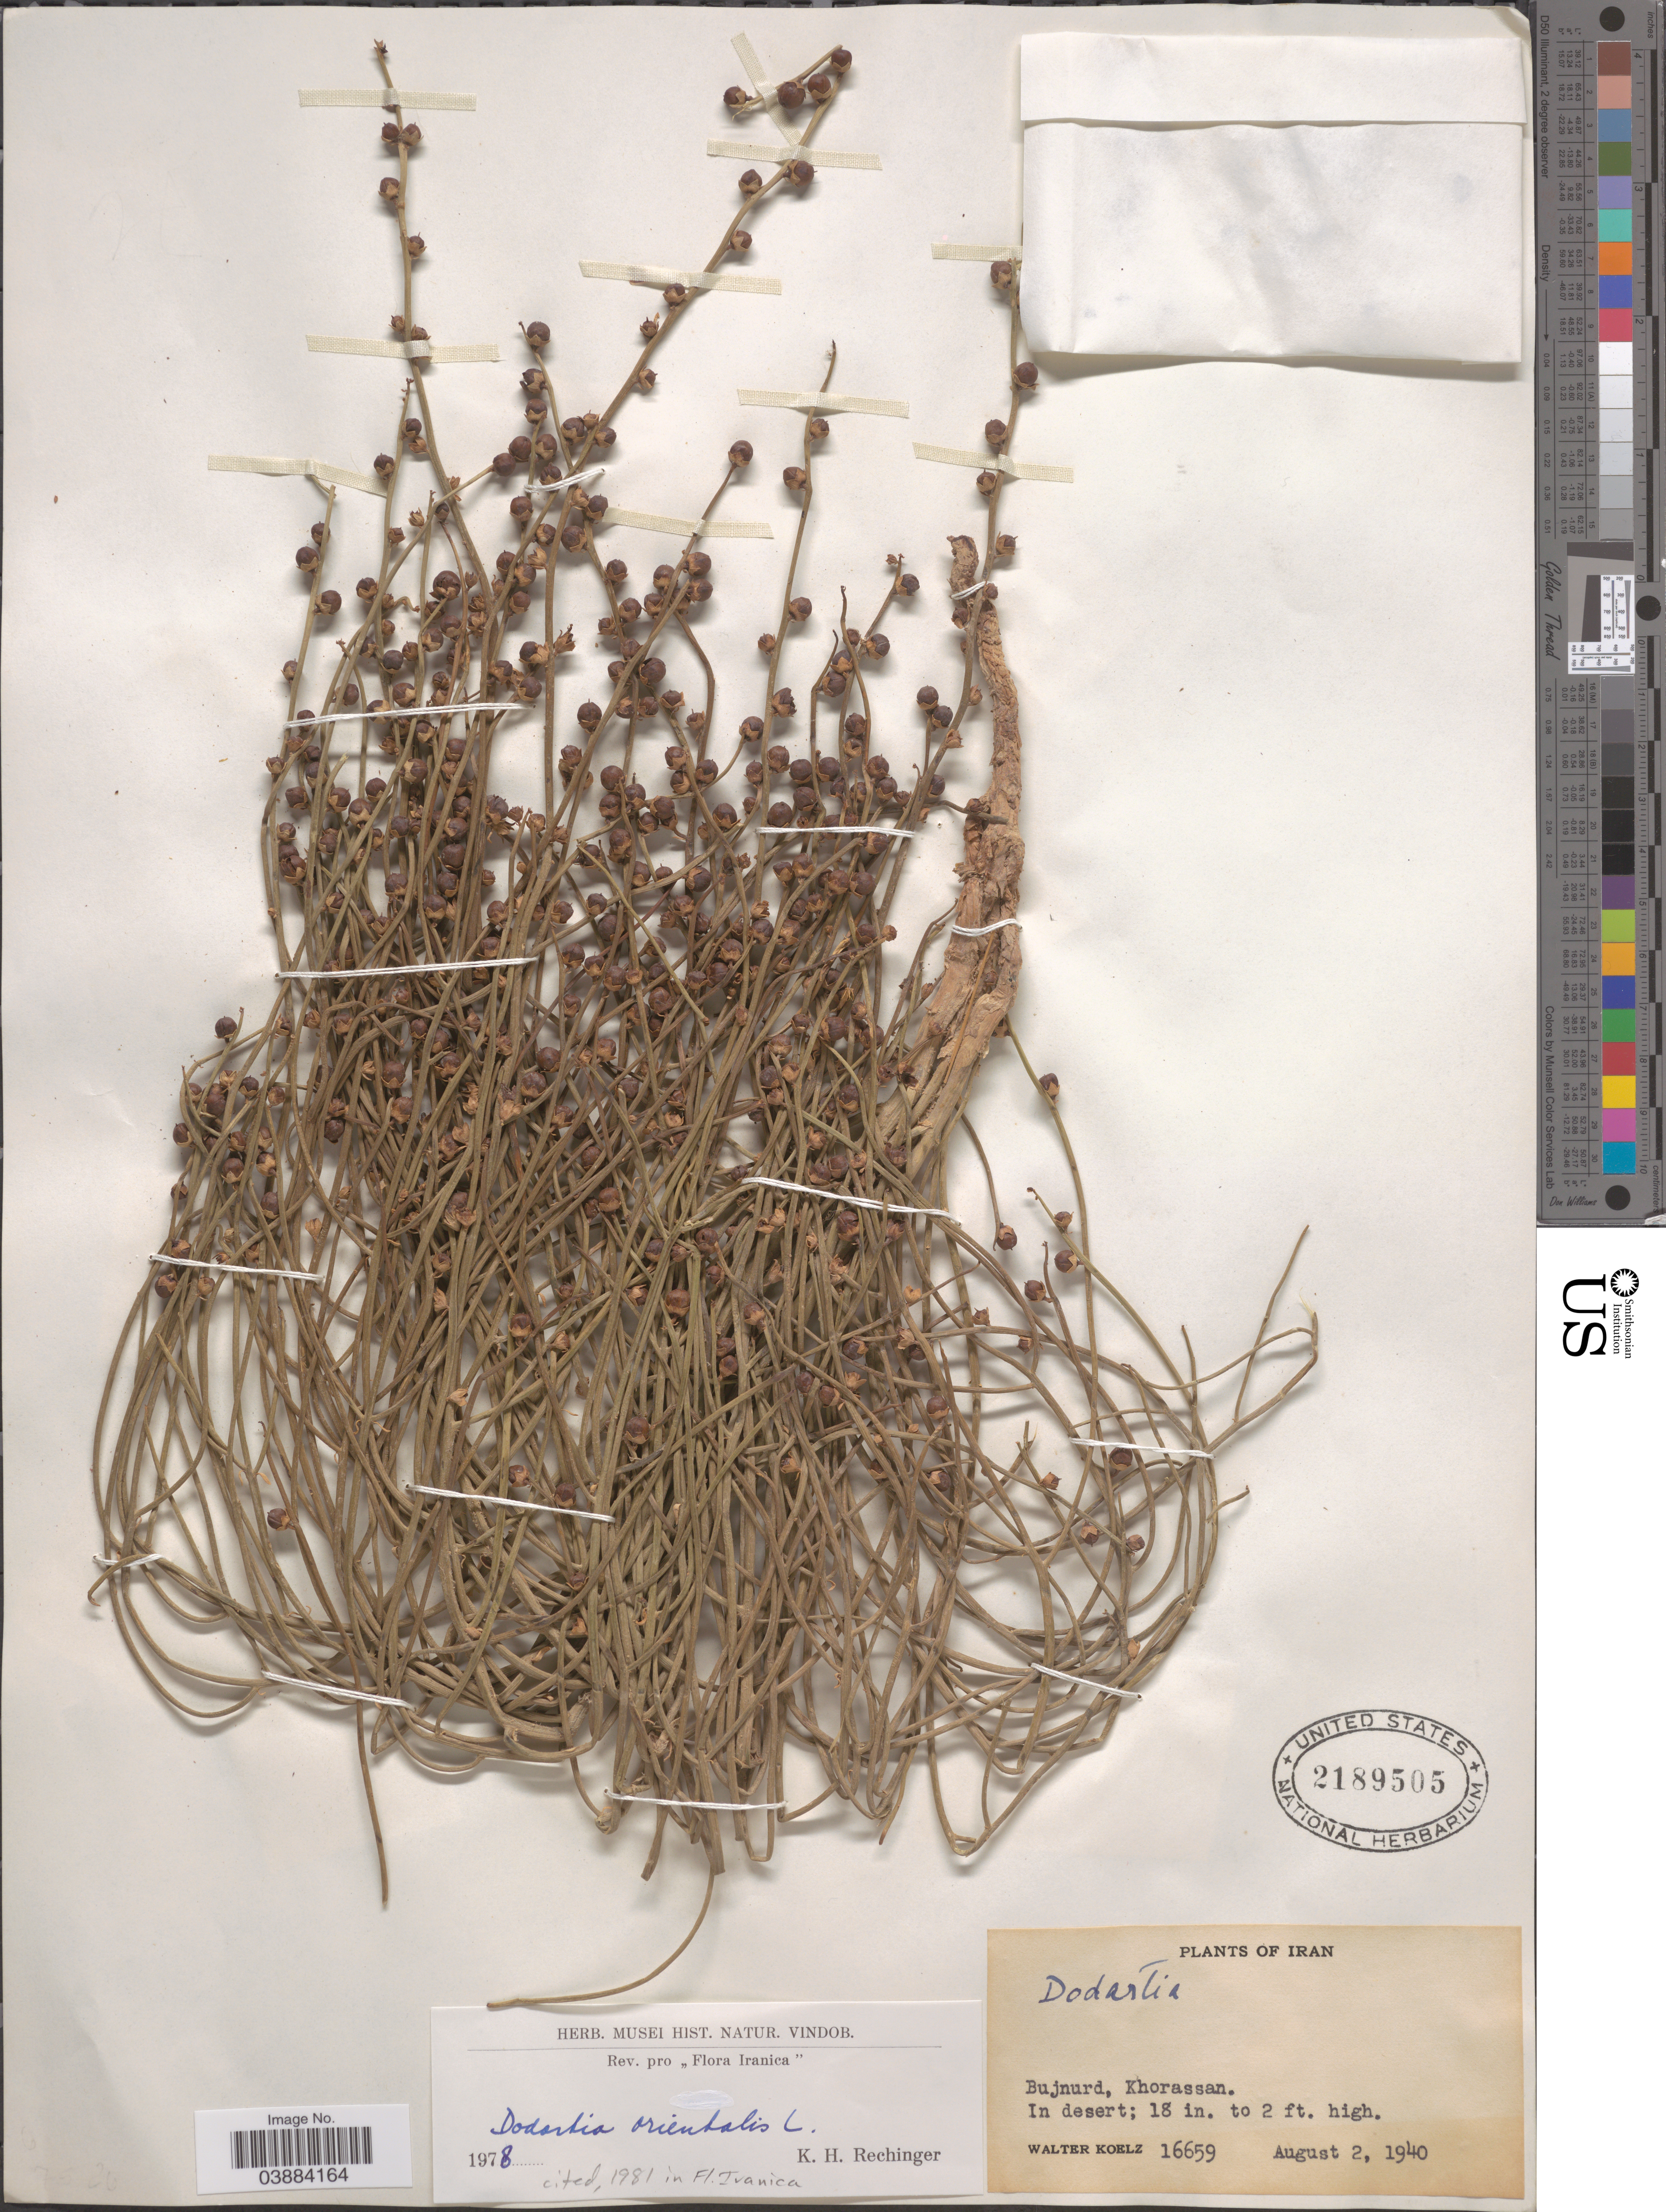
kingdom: Plantae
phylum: Tracheophyta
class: Magnoliopsida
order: Lamiales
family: Mazaceae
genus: Dodartia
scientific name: Dodartia orientalis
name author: L.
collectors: W. N. Koelz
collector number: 16659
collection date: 1940-08-02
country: Iran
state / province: Khorasan [obsolete]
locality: Bujnurd.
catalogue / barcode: US 2189505